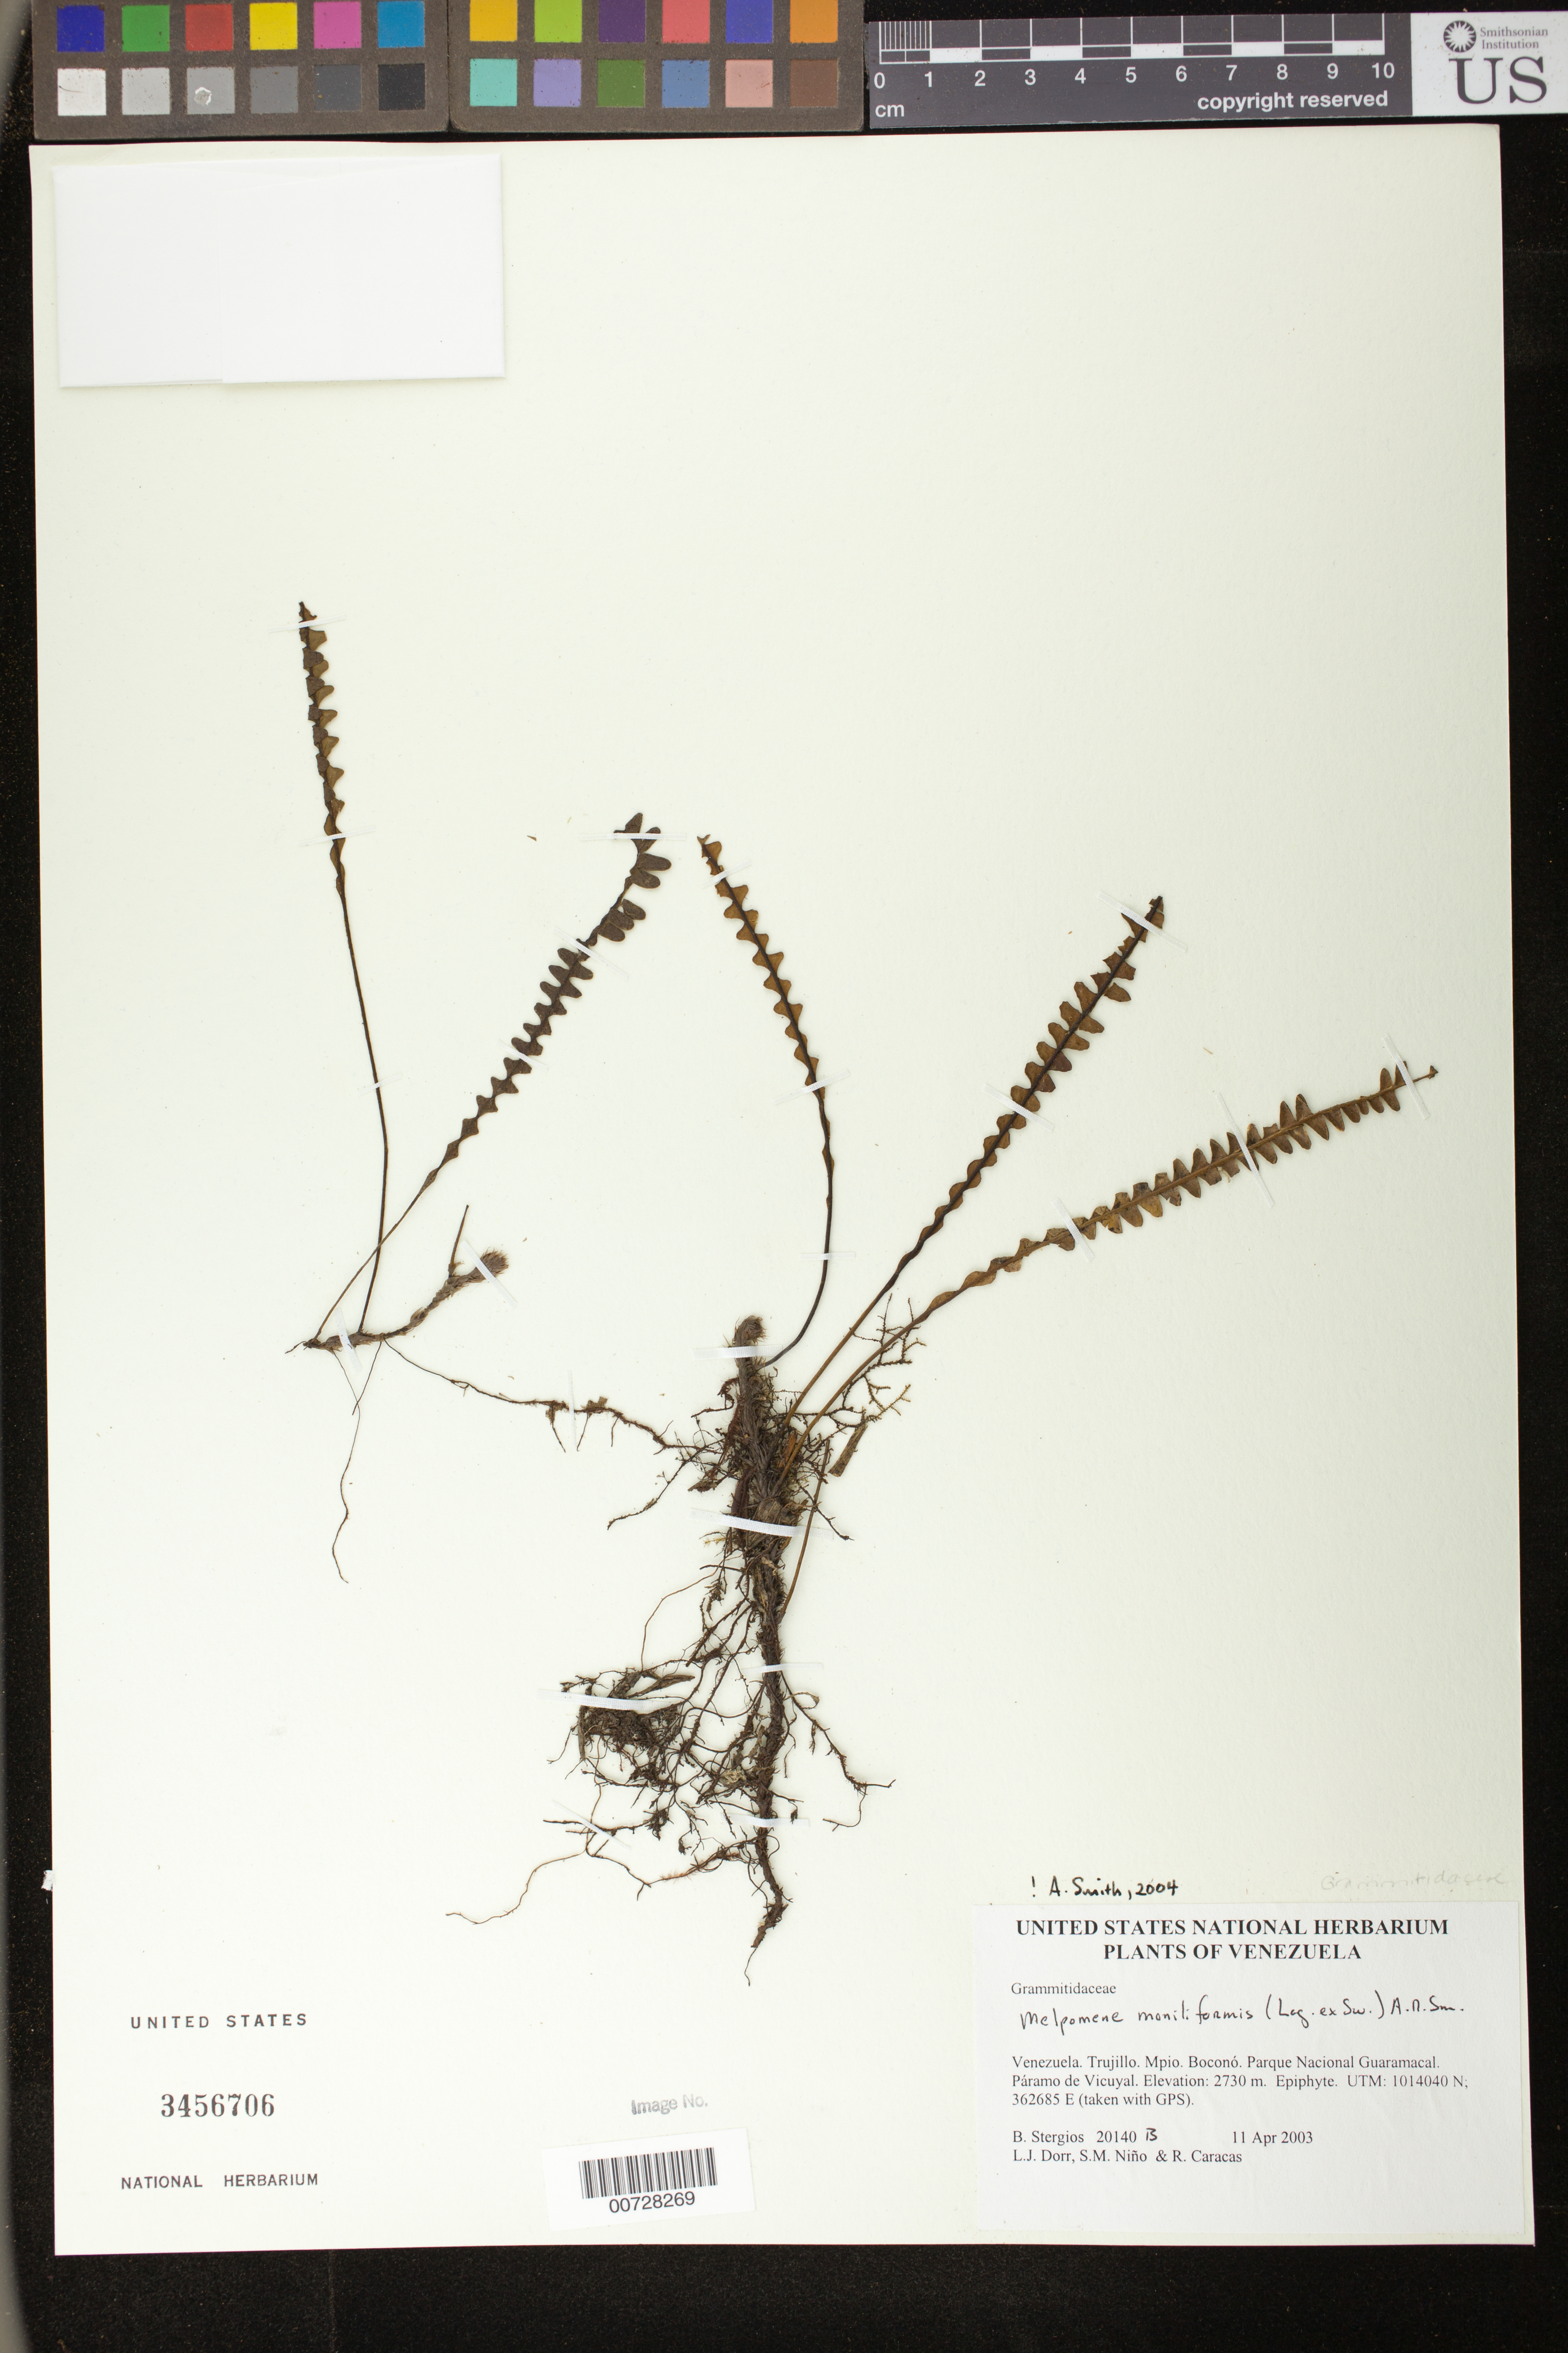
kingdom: Plantae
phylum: Tracheophyta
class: Polypodiopsida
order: Polypodiales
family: Polypodiaceae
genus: Melpomene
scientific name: Melpomene moniliformis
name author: (Lag. ex Sw.) A.R. Sm. & R.C. Moran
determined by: Dorr, L. J., (BOT), Smithsonian Institution - National Museum of Natural History (UNITED STATES)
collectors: B. G. Stergios, L. J. Dorr, S. M. Niño & R. Caracas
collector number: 20140b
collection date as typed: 11 Apr 2003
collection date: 2003-04-11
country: Venezuela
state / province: Trujillo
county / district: Boconó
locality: Parque Nacional Guaramacal. Páramo de Vicuyal.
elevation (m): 2730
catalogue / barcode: US 3456706